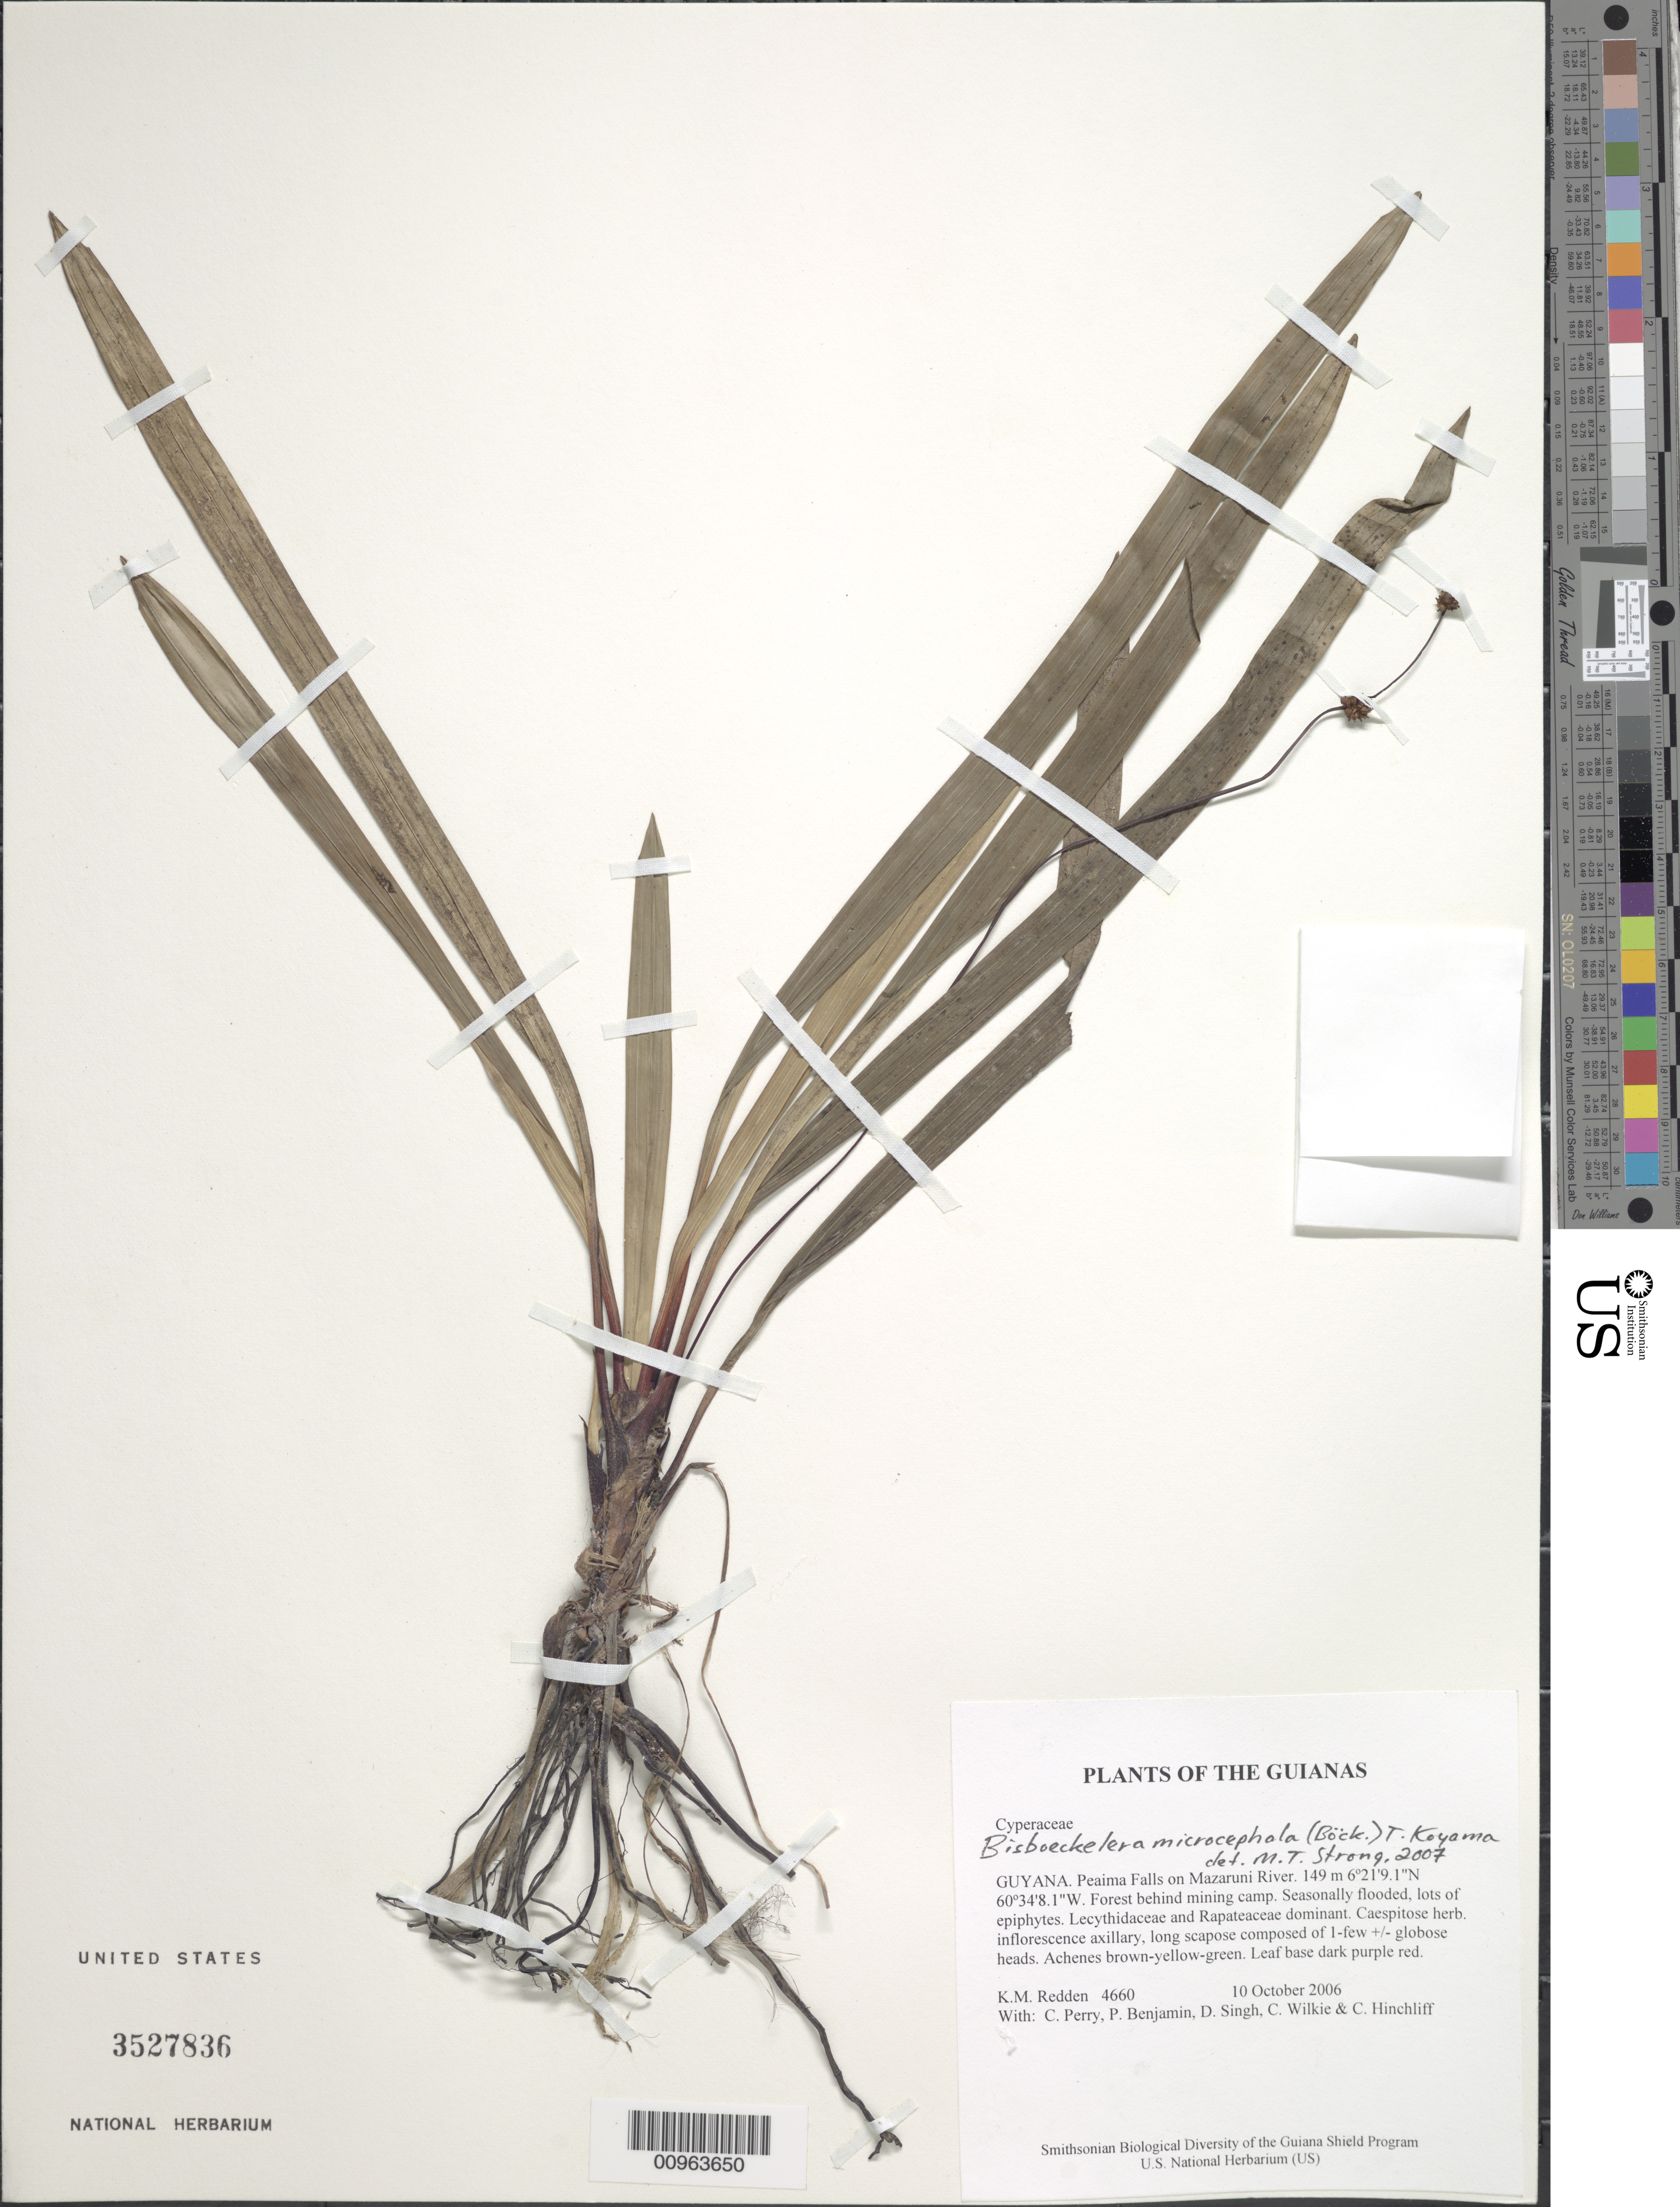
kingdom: Plantae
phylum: Tracheophyta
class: Liliopsida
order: Poales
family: Cyperaceae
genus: Bisboeckelera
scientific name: Bisboeckelera microcephala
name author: (Boeckeler) T. Koyama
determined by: Strong, M. T., (US), Smithsonian Institution - National Museum of Natural History (UNITED STATES)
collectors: K. M. Redden, C. Perry, P. Benjamin, D. Singh, C. Wilkie & C. E. Hinchliff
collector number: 4660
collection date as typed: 10 October 2006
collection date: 2006-10-10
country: Guyana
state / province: Cuyuni-Mazaruni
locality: Peaima Falls on Mazaruni River.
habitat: Forest behind mining camp. Seasonally flooded, lots of epiphytes. Lecythidaceae and Rapateaceae dominant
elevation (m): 149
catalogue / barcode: US 3527836